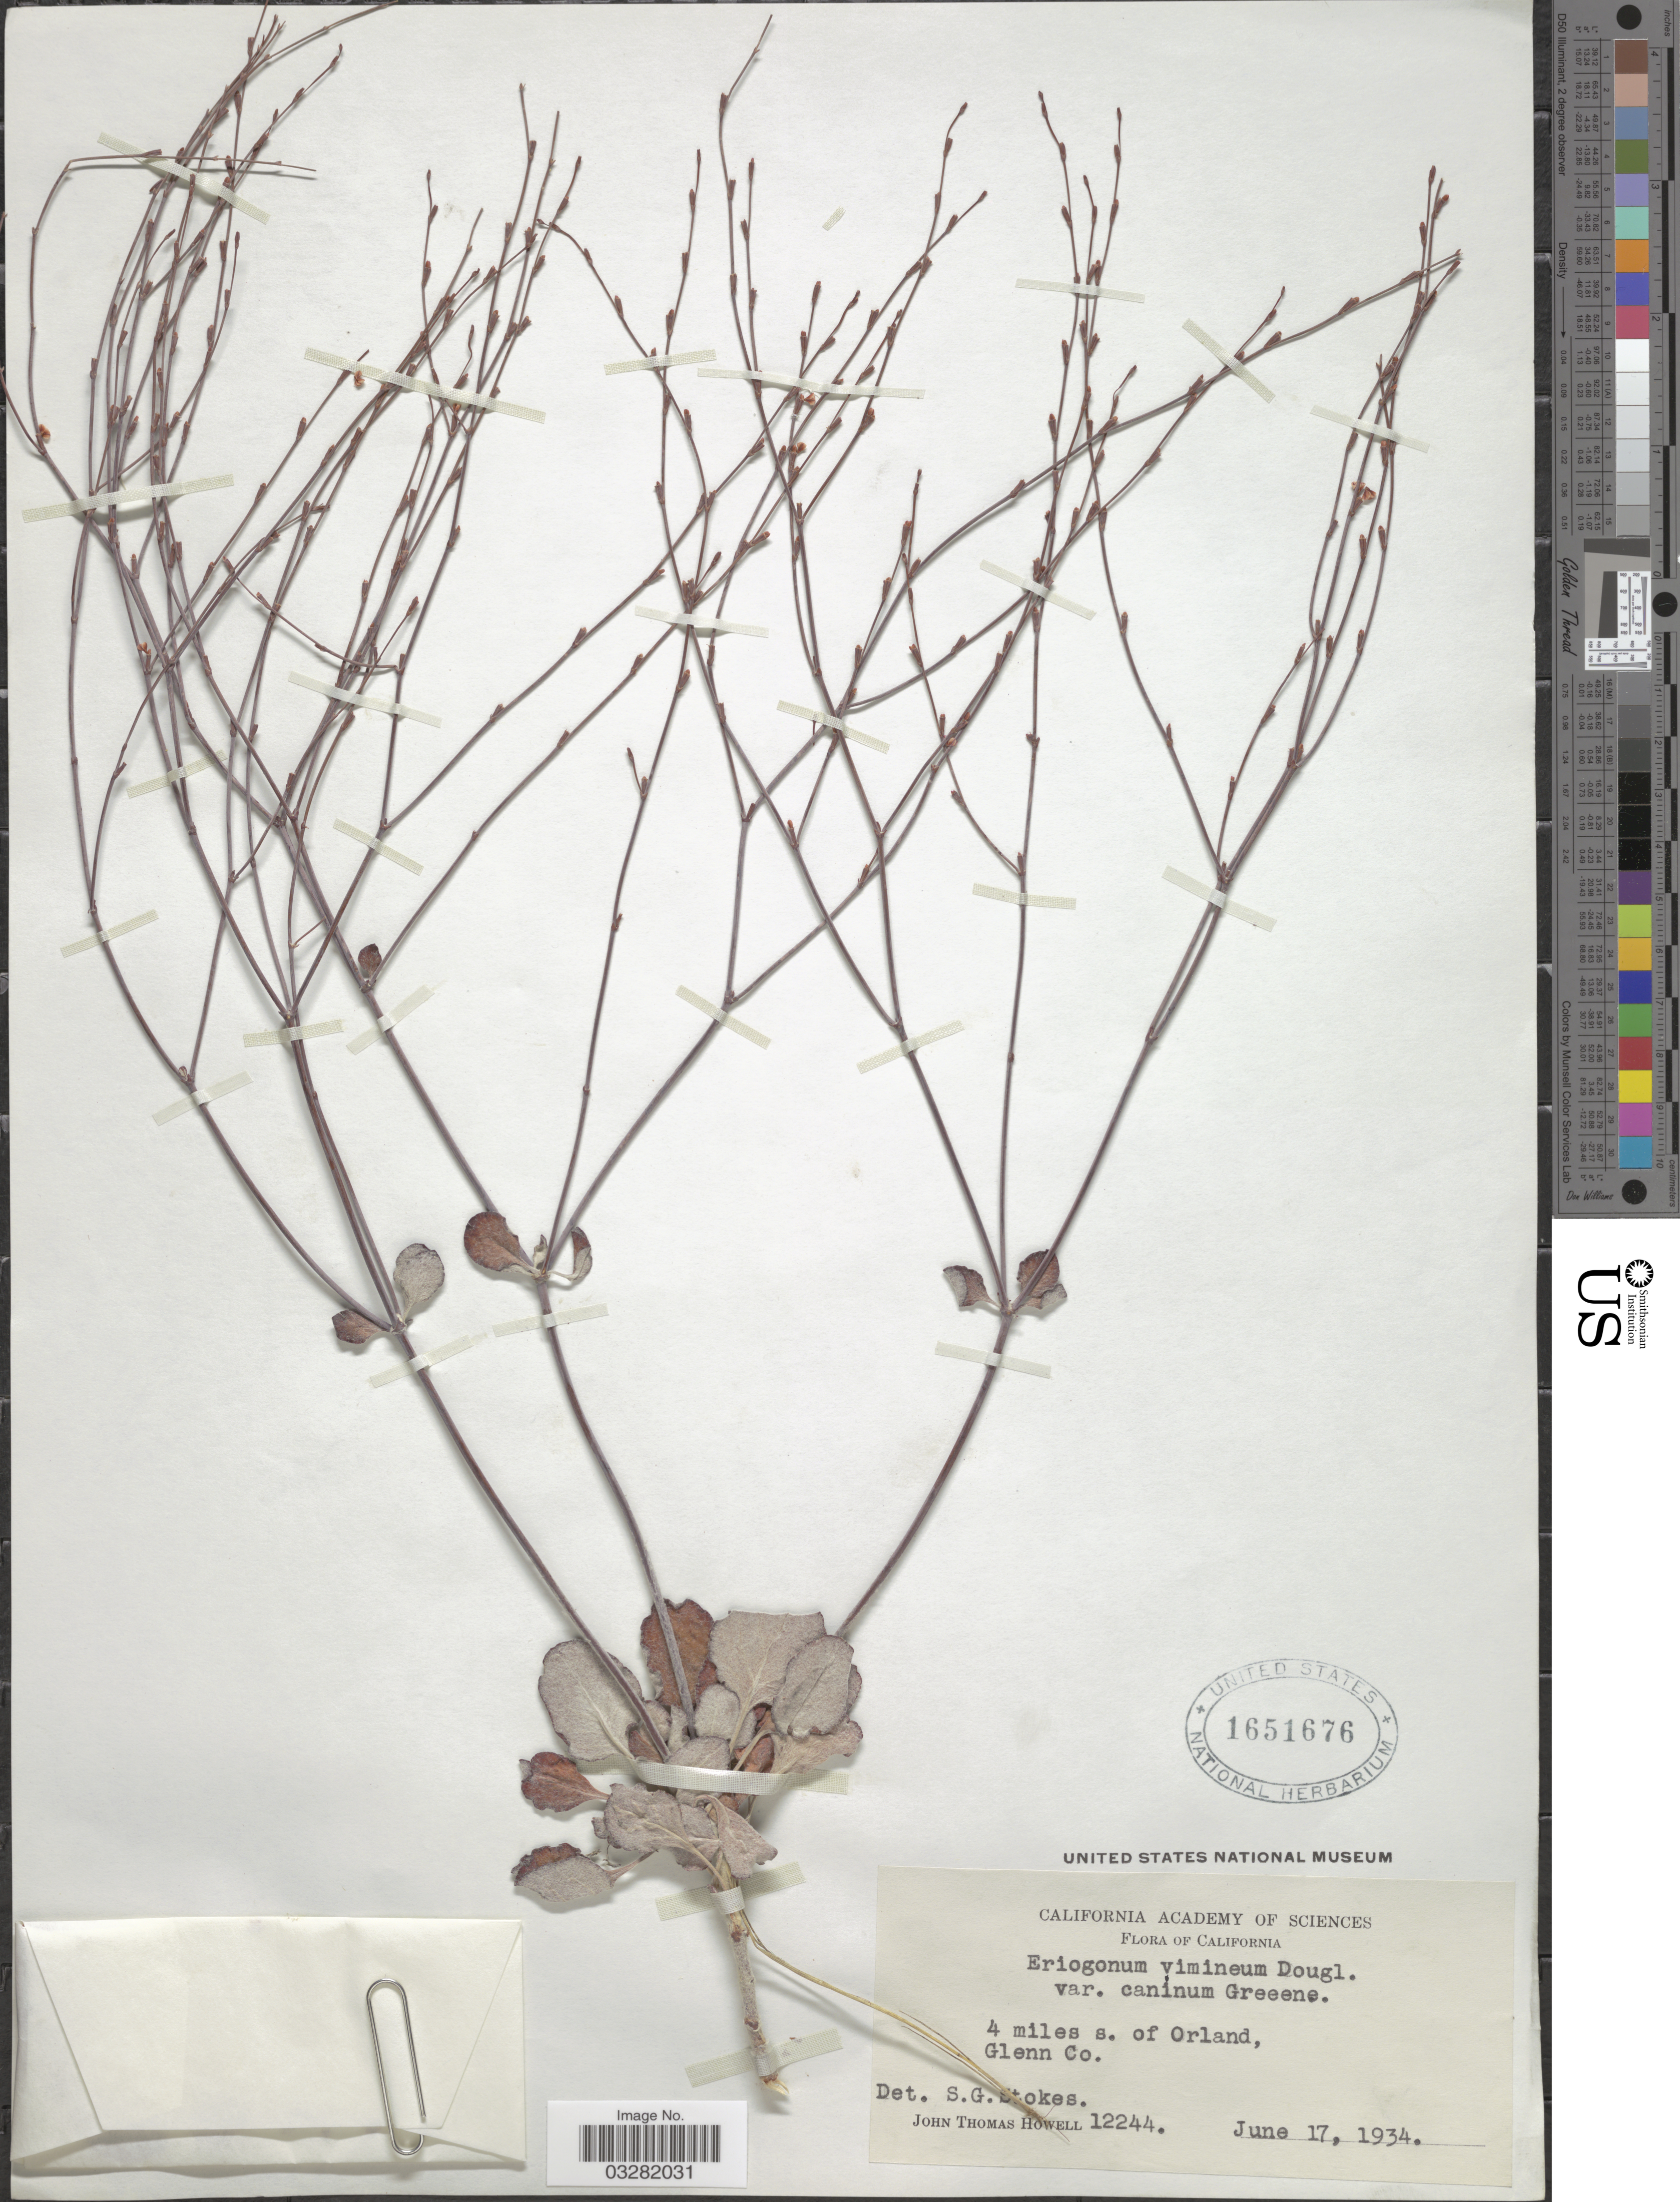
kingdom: Plantae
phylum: Tracheophyta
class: Magnoliopsida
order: Caryophyllales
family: Polygonaceae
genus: Eriogonum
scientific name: Eriogonum vimineum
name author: Douglas ex Benth.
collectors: J. T. Howell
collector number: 12244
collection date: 1934-06-17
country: United States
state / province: California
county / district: Glenn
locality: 4 miles s. of Orland, Glenn Co.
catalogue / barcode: US 1651676